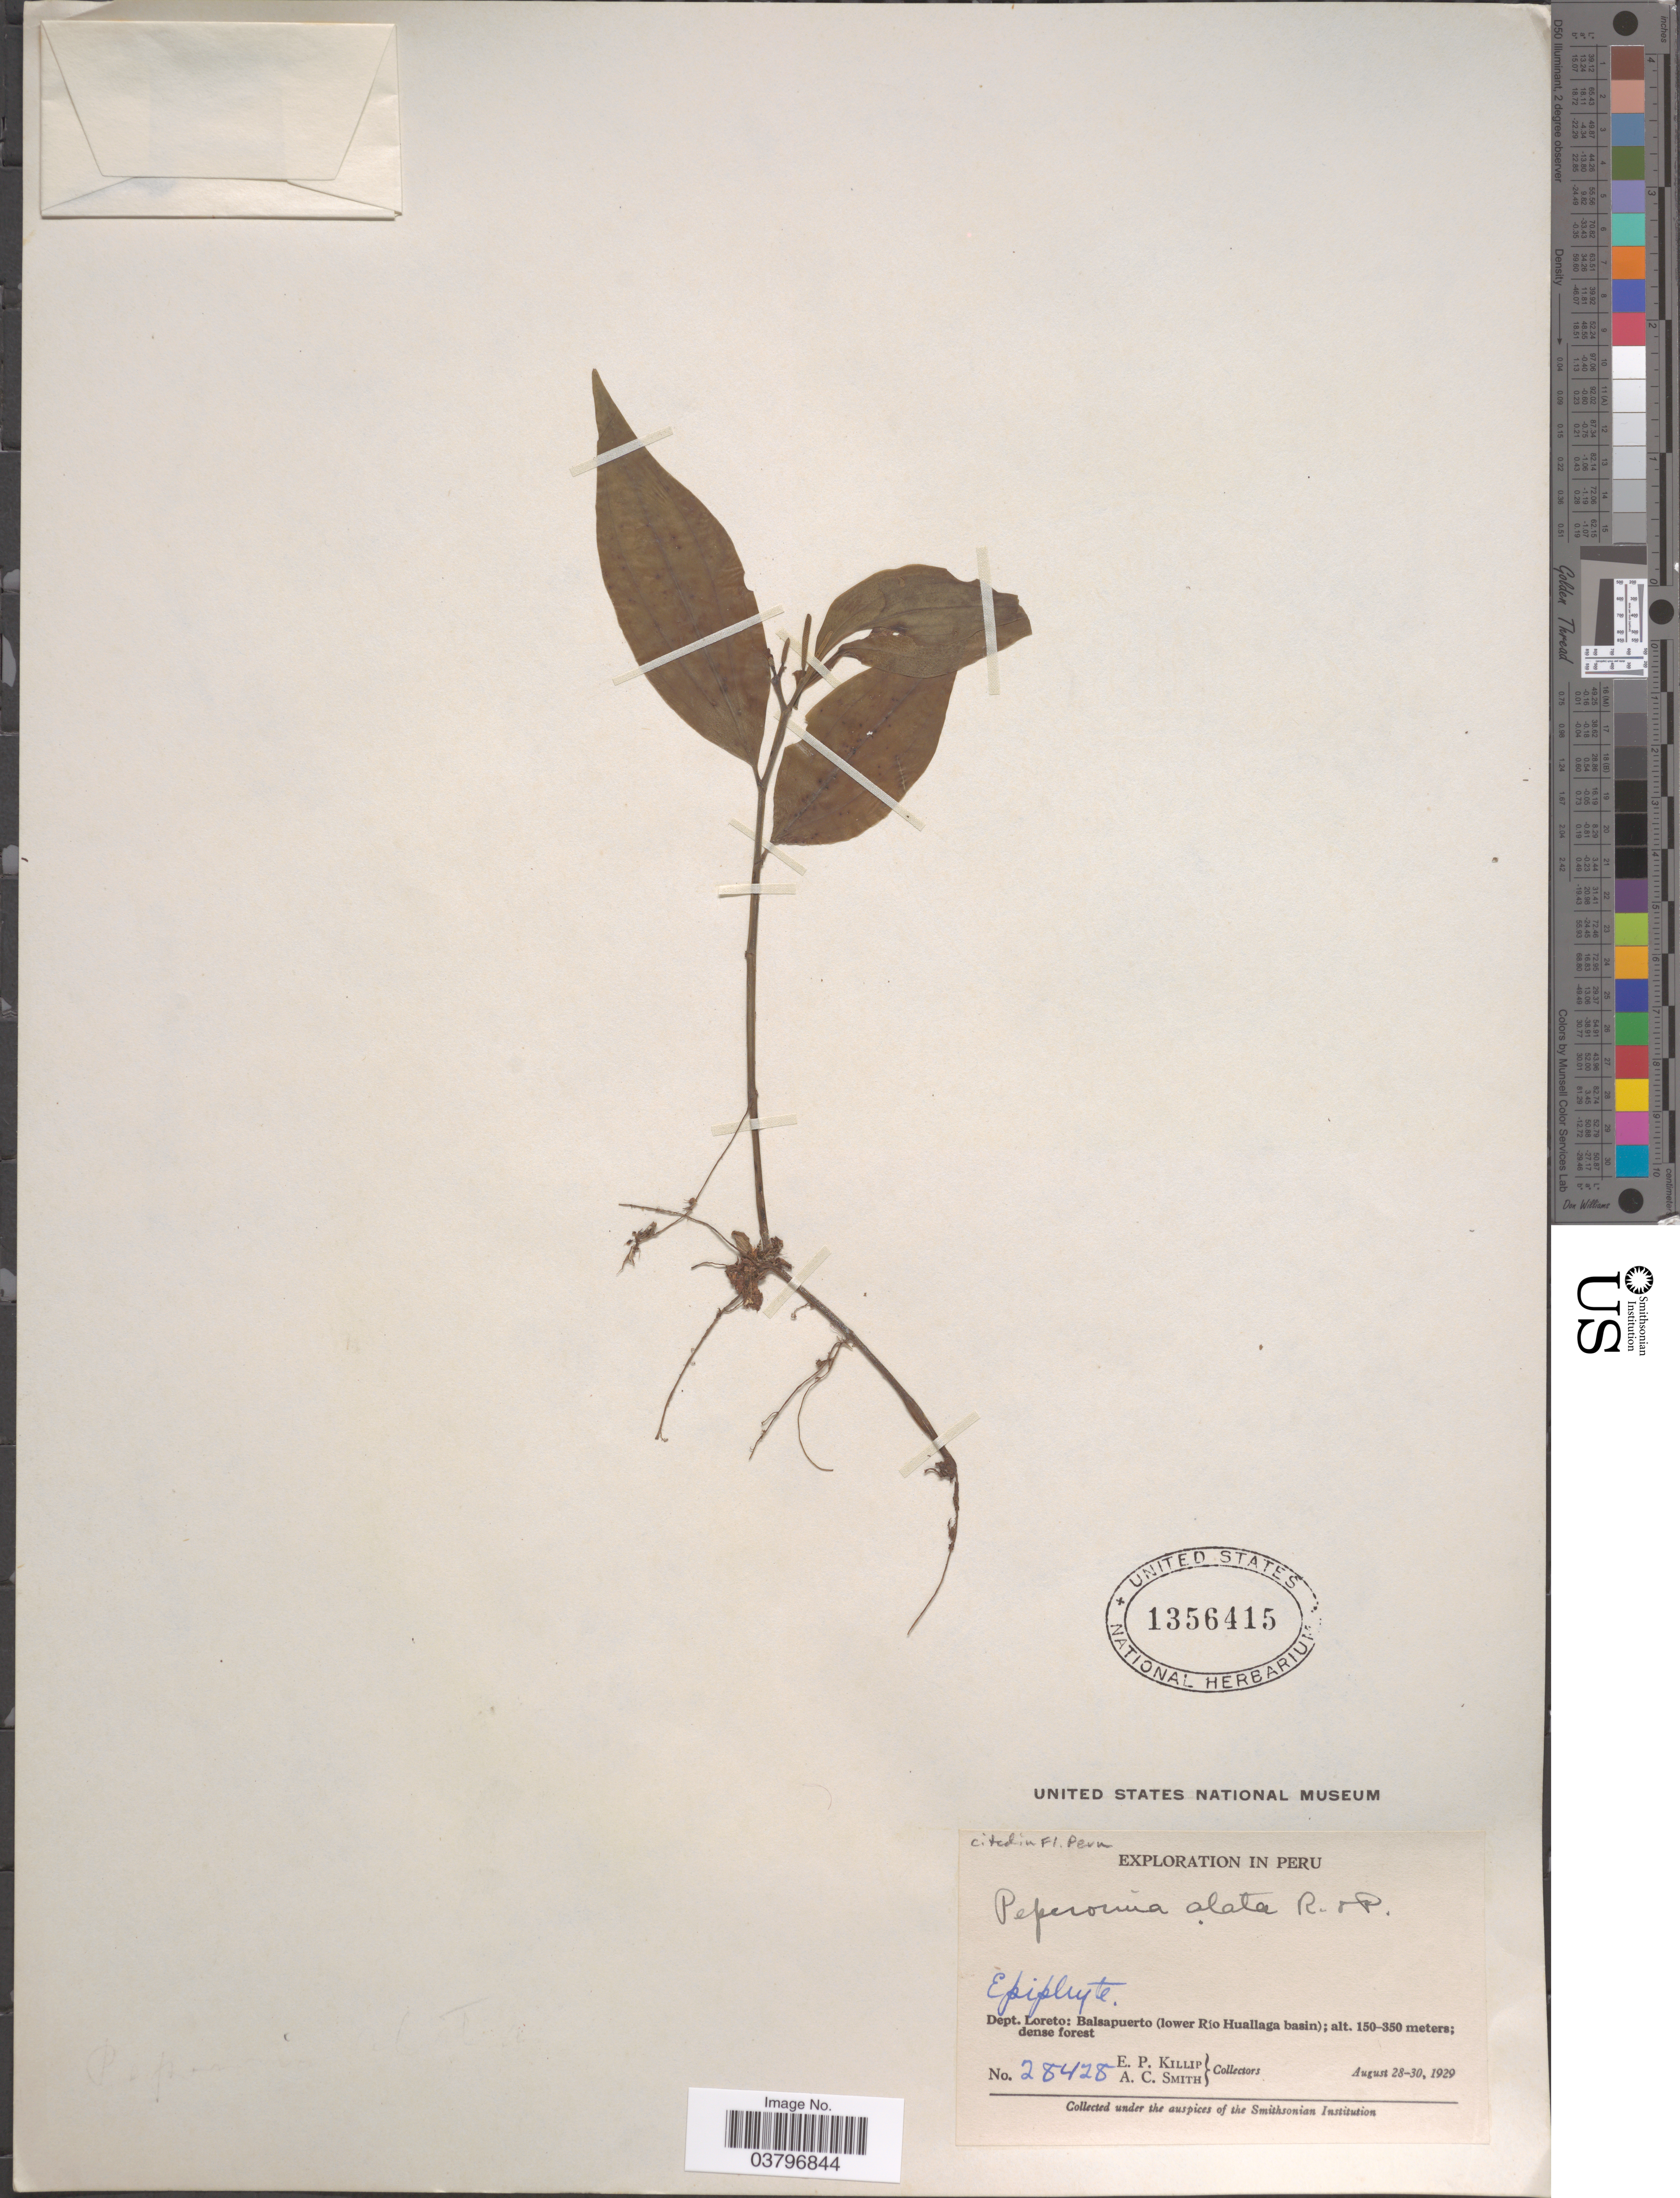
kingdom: Plantae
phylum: Tracheophyta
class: Magnoliopsida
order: Piperales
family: Piperaceae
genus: Peperomia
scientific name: Peperomia alata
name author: Ruiz & Pav.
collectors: E. P. Killip & A. C. Smith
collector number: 28428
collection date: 1929-08-28/1929-08-30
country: Peru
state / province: Loreto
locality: Dept. Loreto: Balsapuerto (lower Río Huallaga basin).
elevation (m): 150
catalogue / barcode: US 1356415